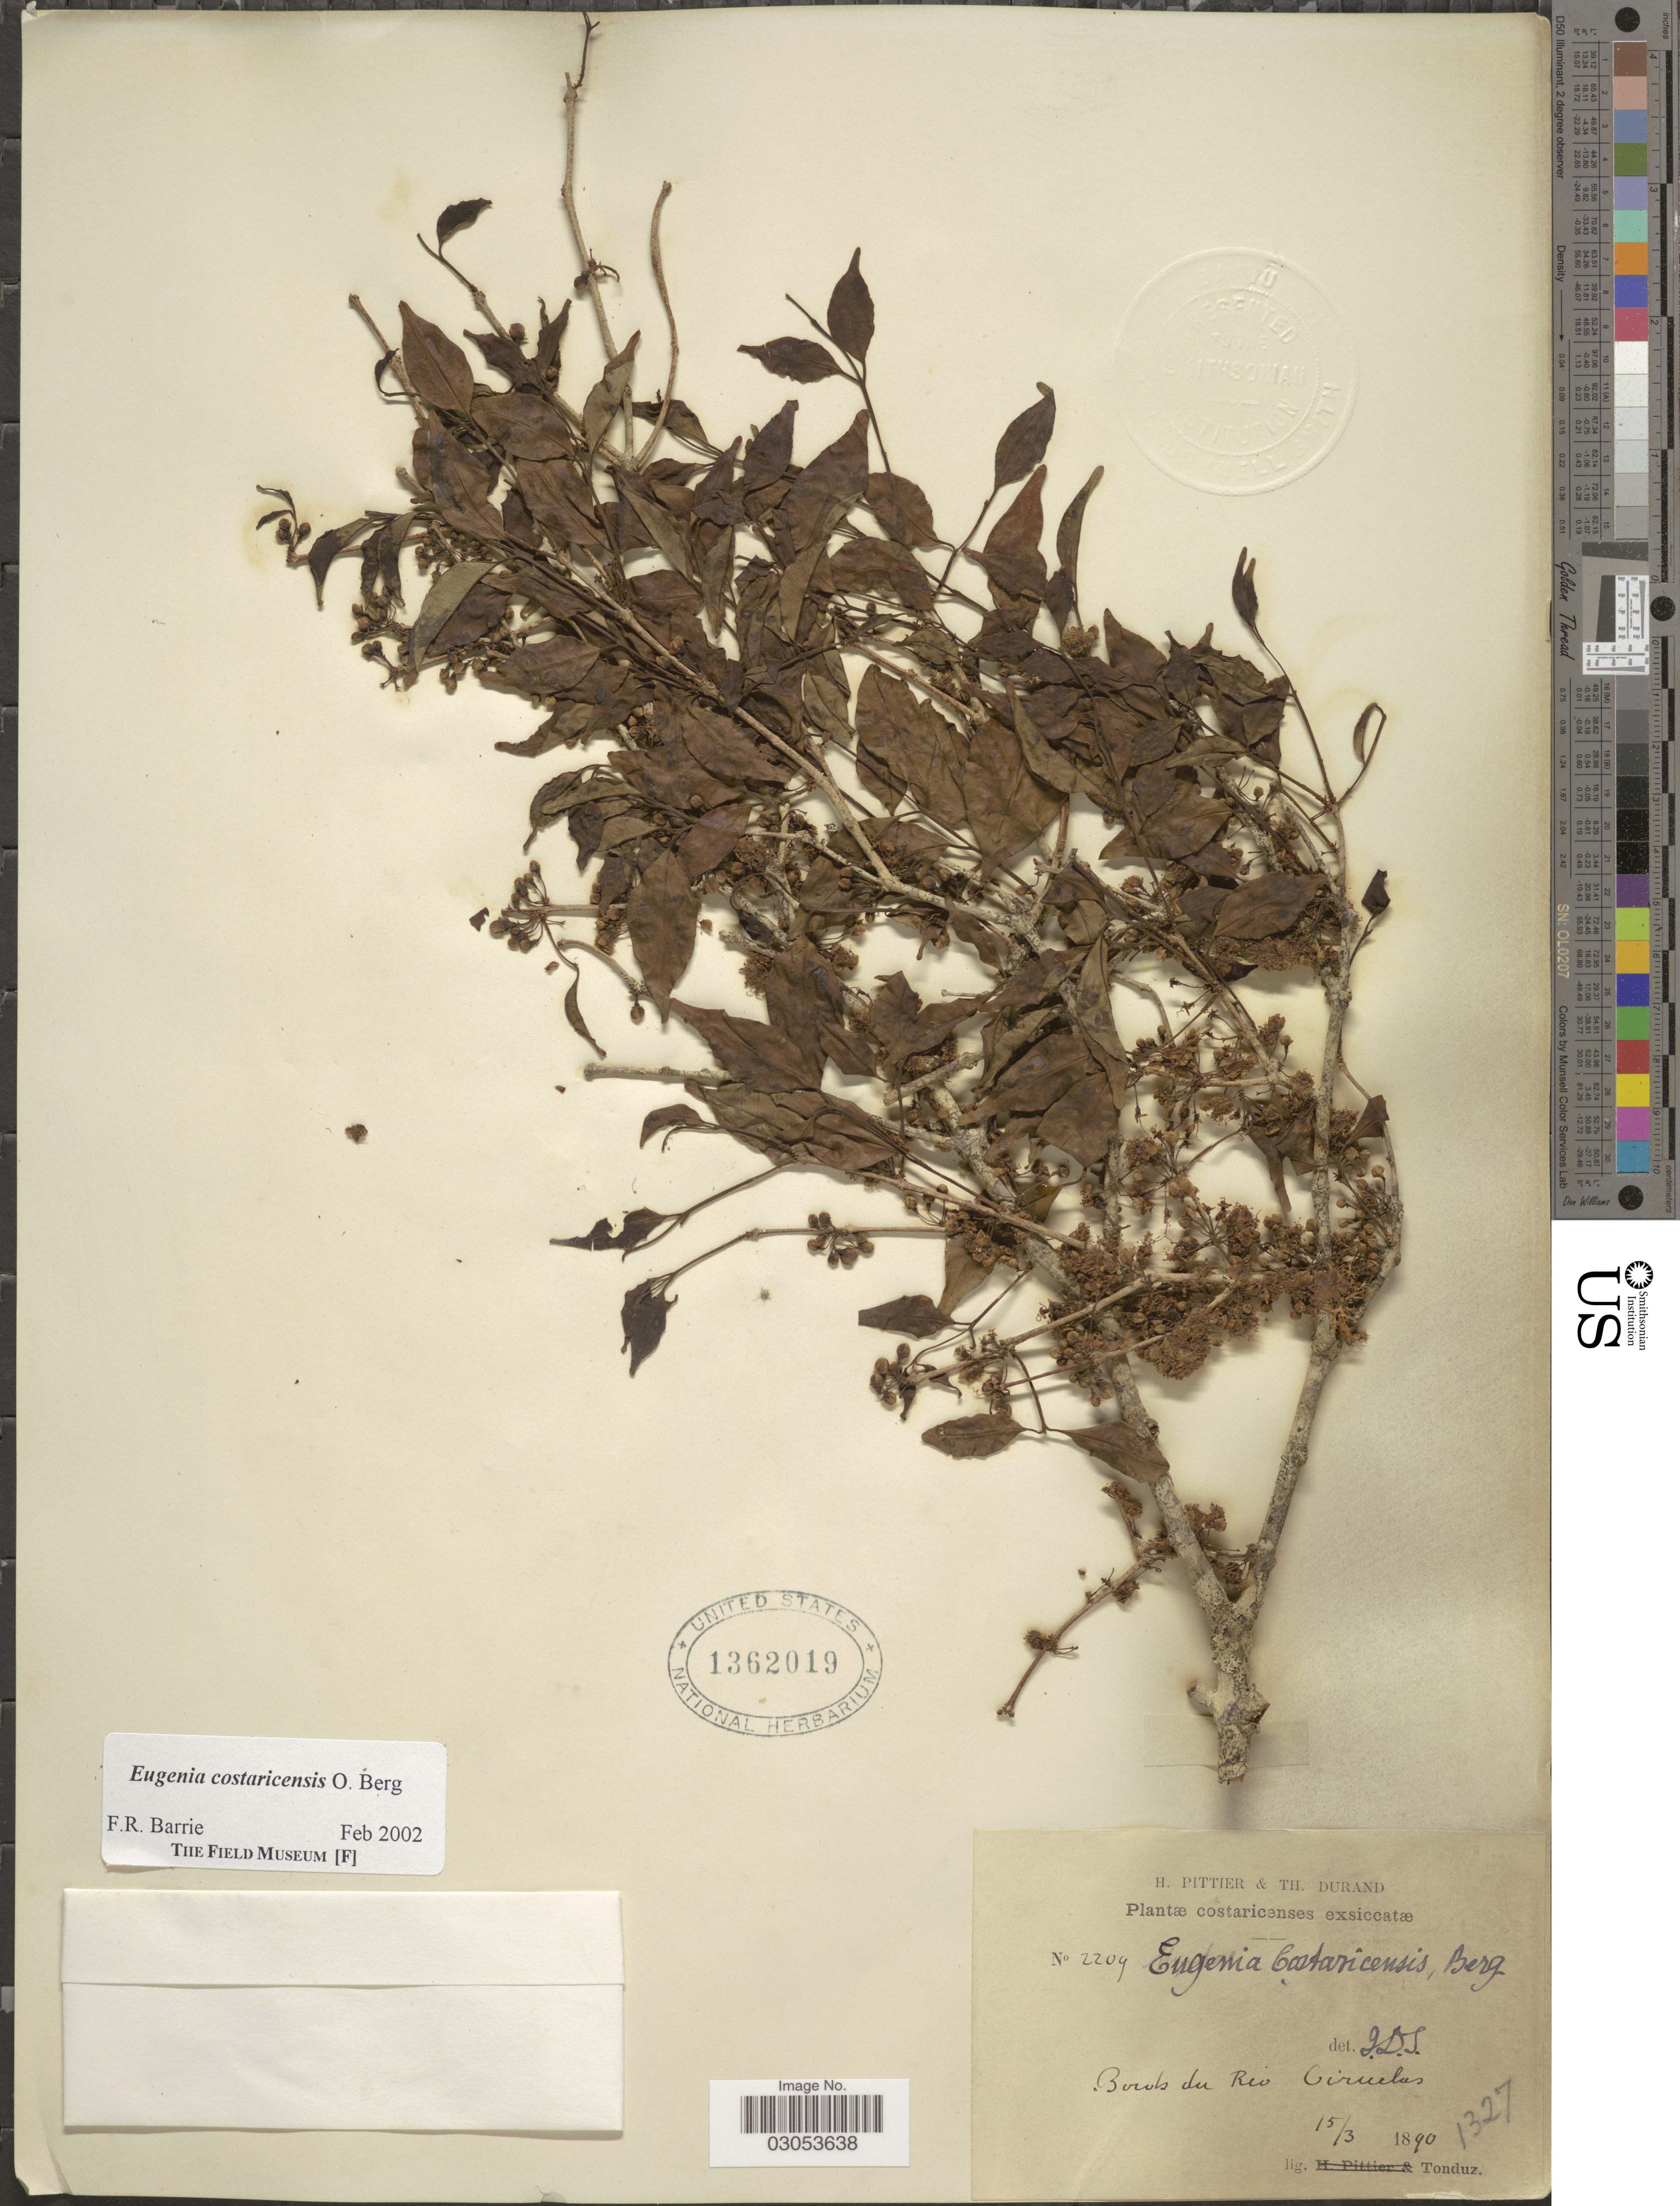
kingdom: Plantae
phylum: Tracheophyta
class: Magnoliopsida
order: Myrtales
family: Myrtaceae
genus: Eugenia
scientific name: Eugenia costaricensis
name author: O. Berg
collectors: Tonduz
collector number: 2209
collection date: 1890-03-15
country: Costa Rica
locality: Bords du Rio Ciruelas.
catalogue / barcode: US 1362019